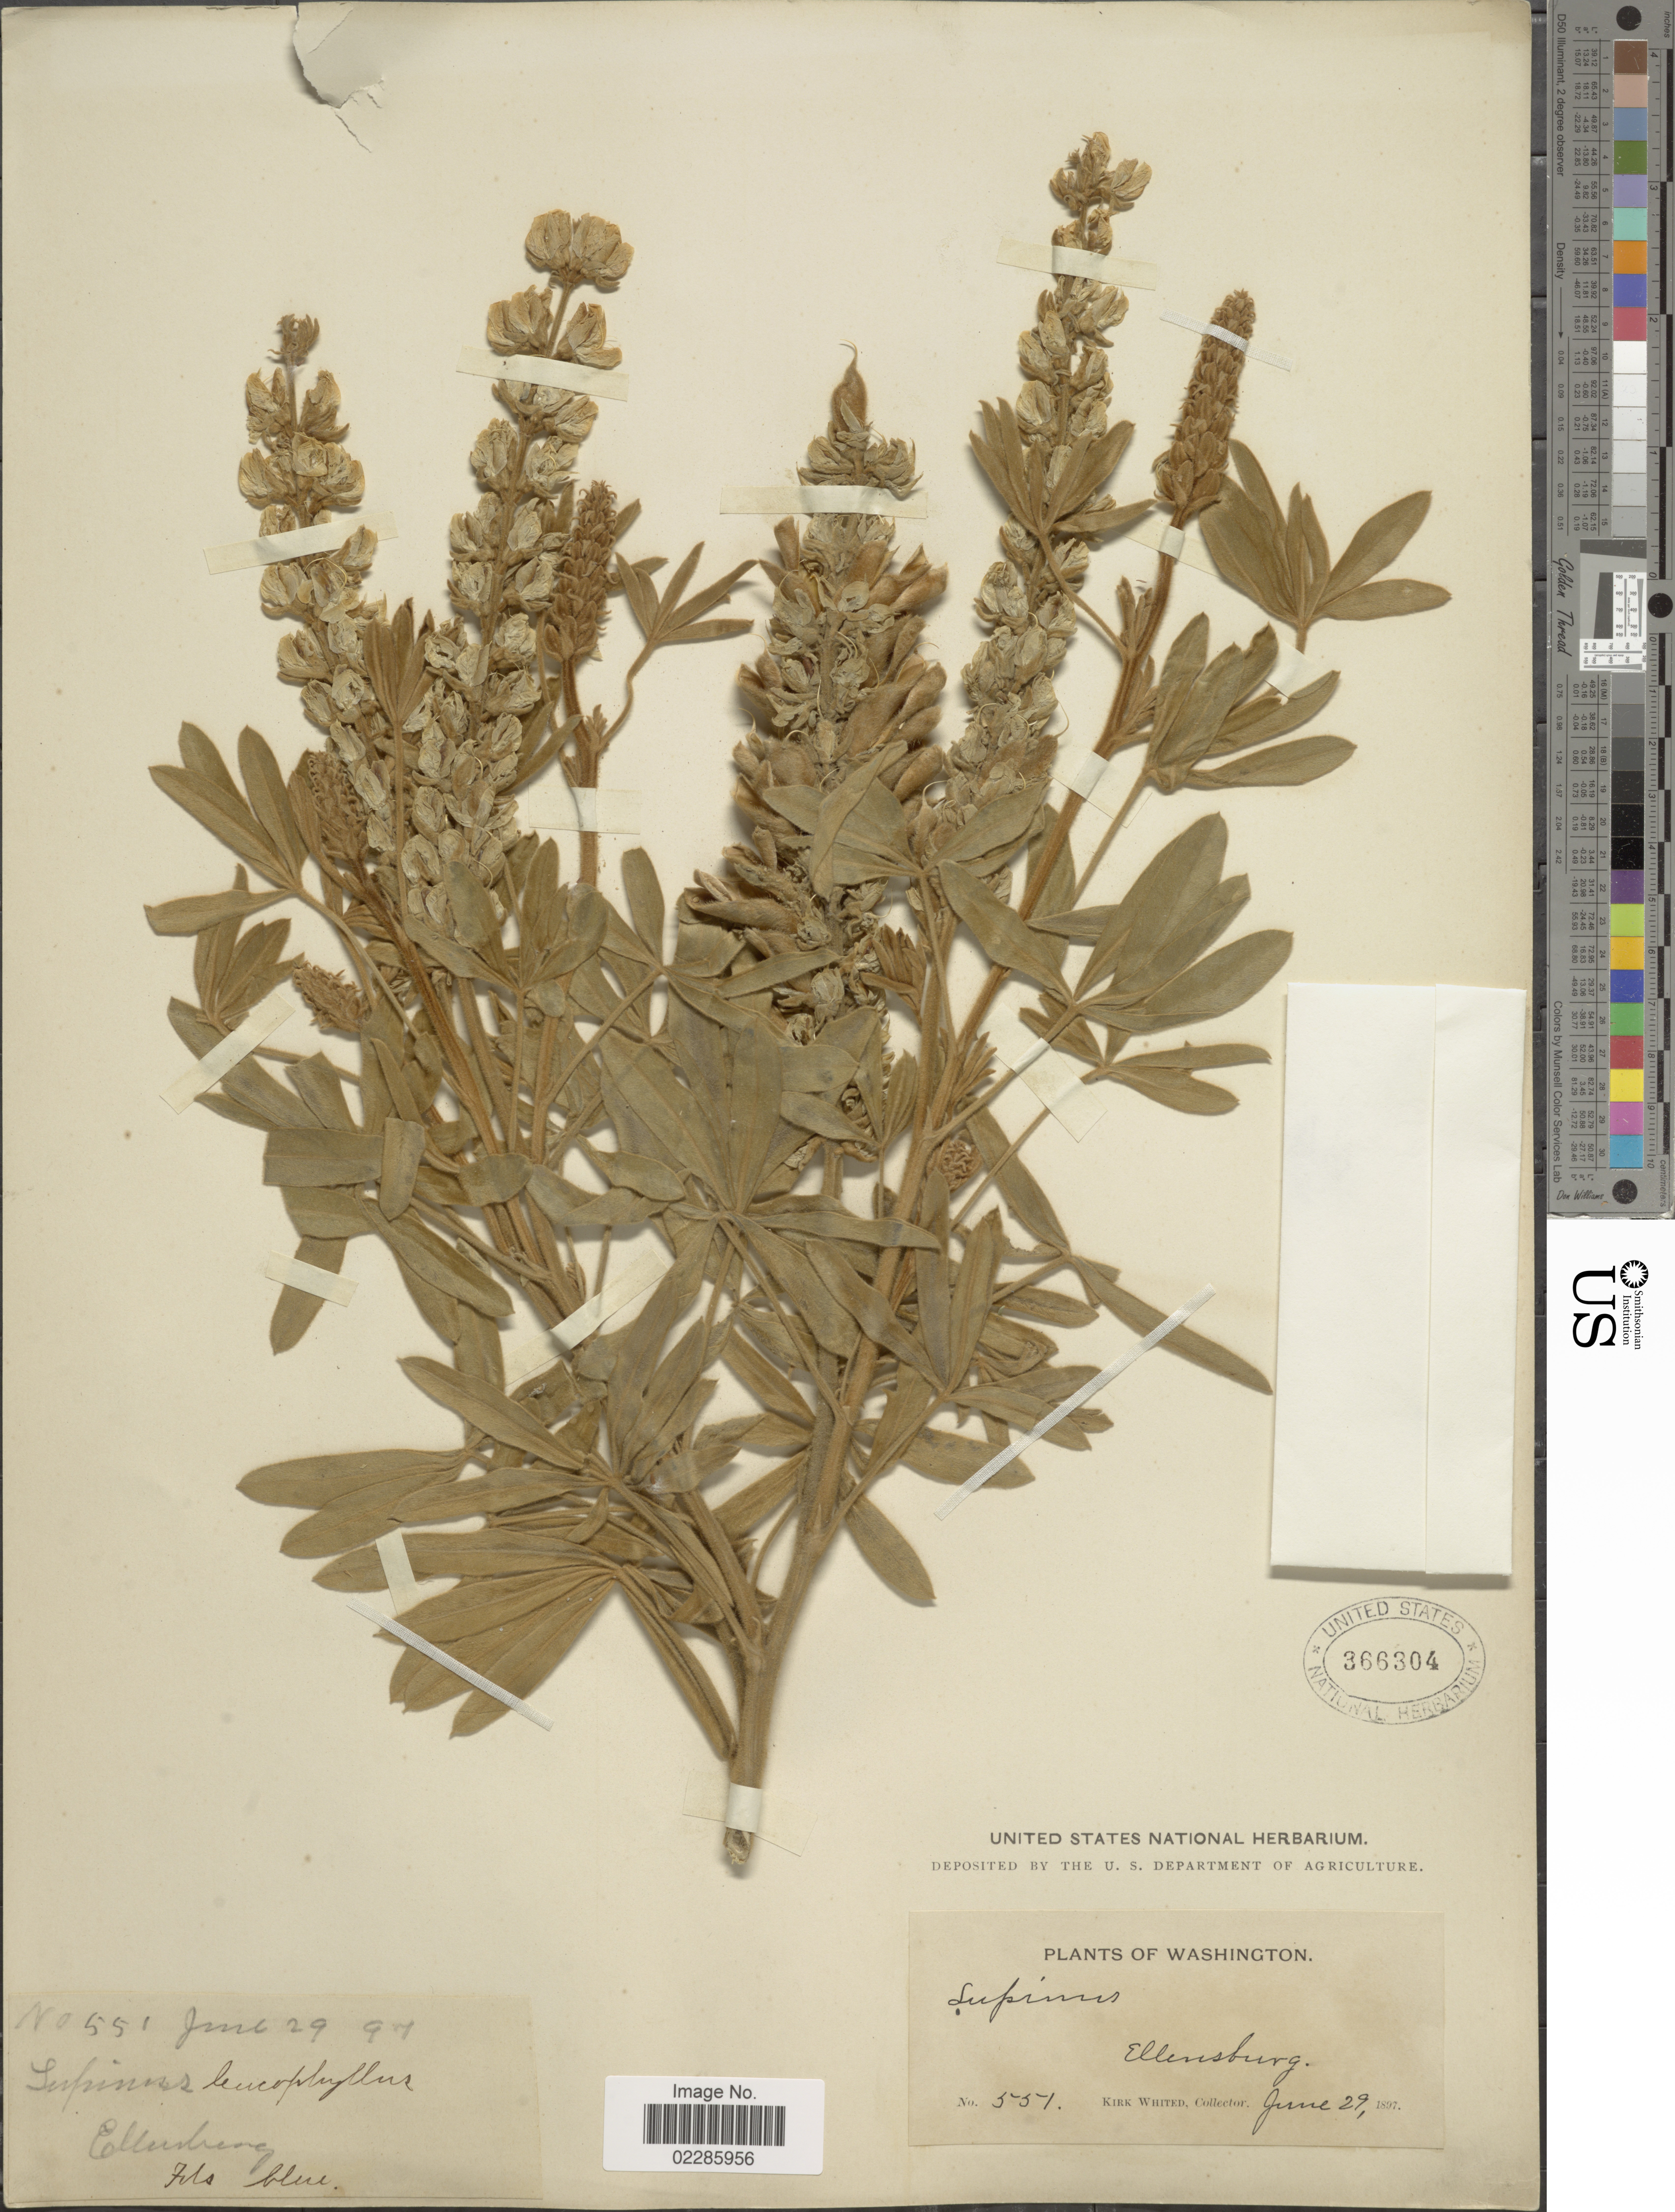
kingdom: Plantae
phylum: Tracheophyta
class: Magnoliopsida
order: Fabales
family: Fabaceae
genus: Lupinus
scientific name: Lupinus leucophyllus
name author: Douglas ex Lindl.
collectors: K. Whited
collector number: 551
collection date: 1897-06-29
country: United States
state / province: Washington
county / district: Kittitas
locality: Ellensburg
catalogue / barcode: US 366304